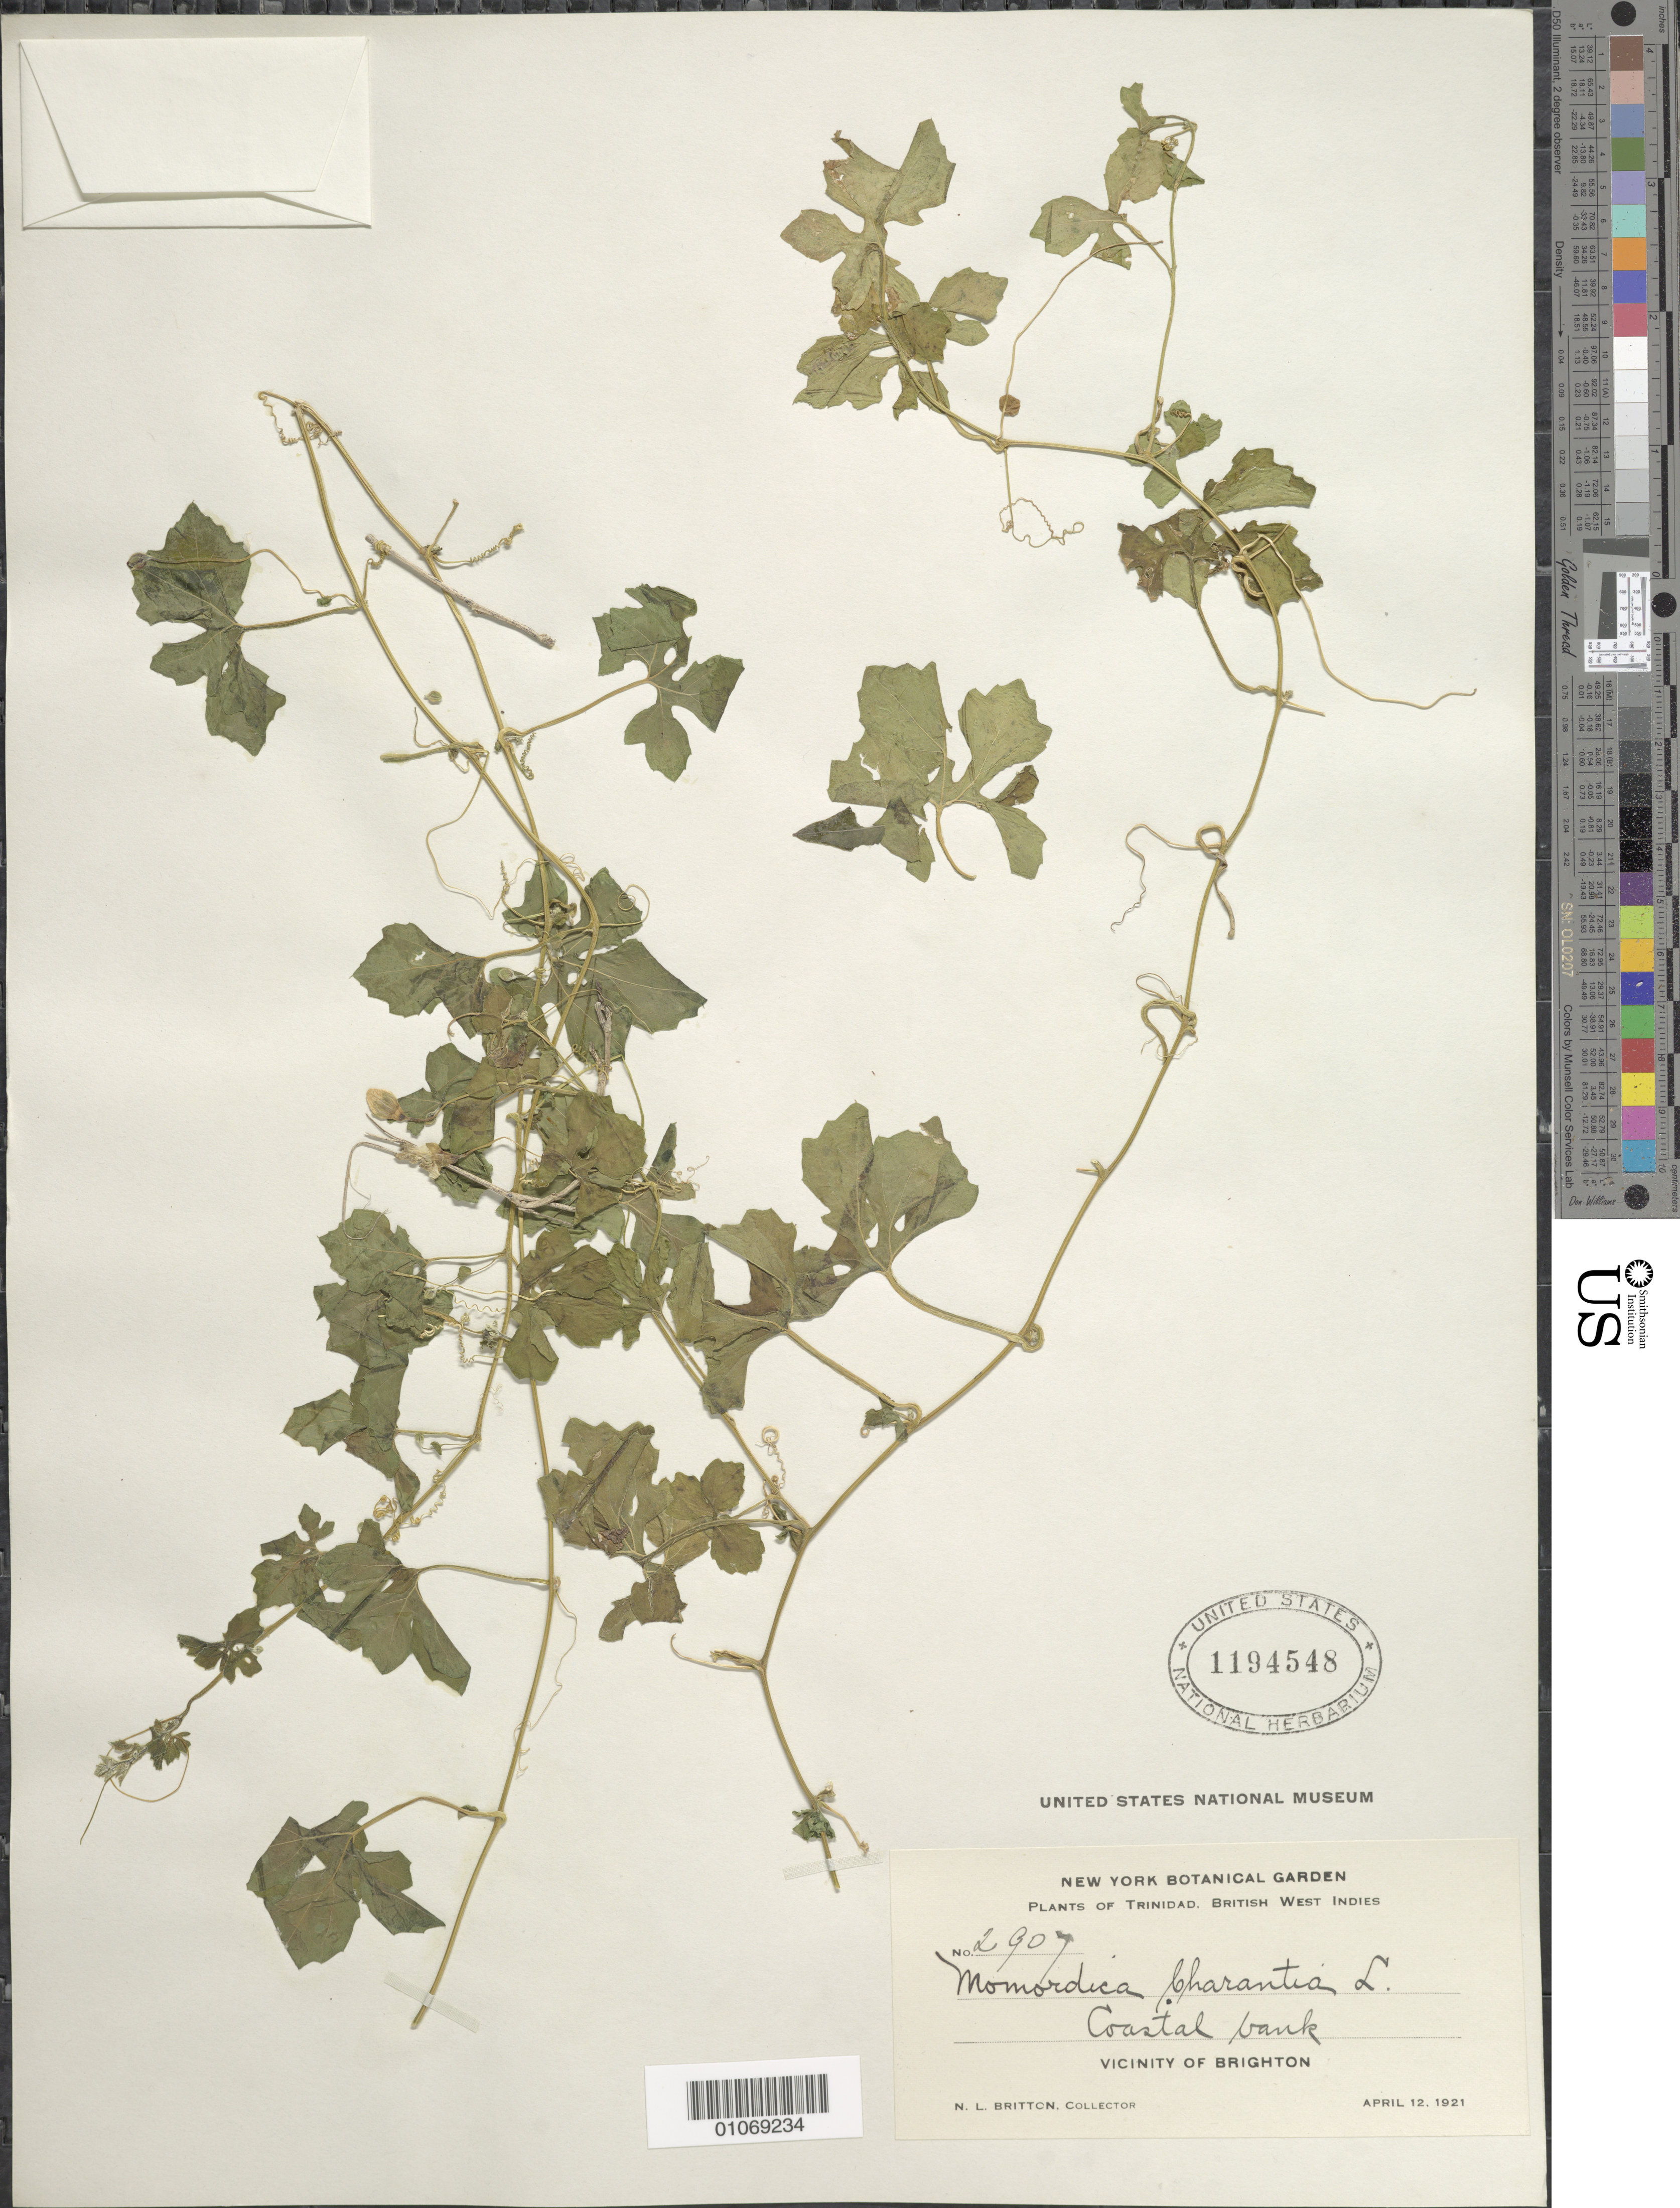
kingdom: Plantae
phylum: Tracheophyta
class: Magnoliopsida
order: Cucurbitales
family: Cucurbitaceae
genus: Momordica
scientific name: Momordica charantia subsp. charantia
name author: L.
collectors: N. Britton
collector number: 2907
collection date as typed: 12 Apr 1921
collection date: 1921-04-12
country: Trinidad and Tobago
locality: Vicinity of Brighton, coastal bank.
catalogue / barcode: US 1194548